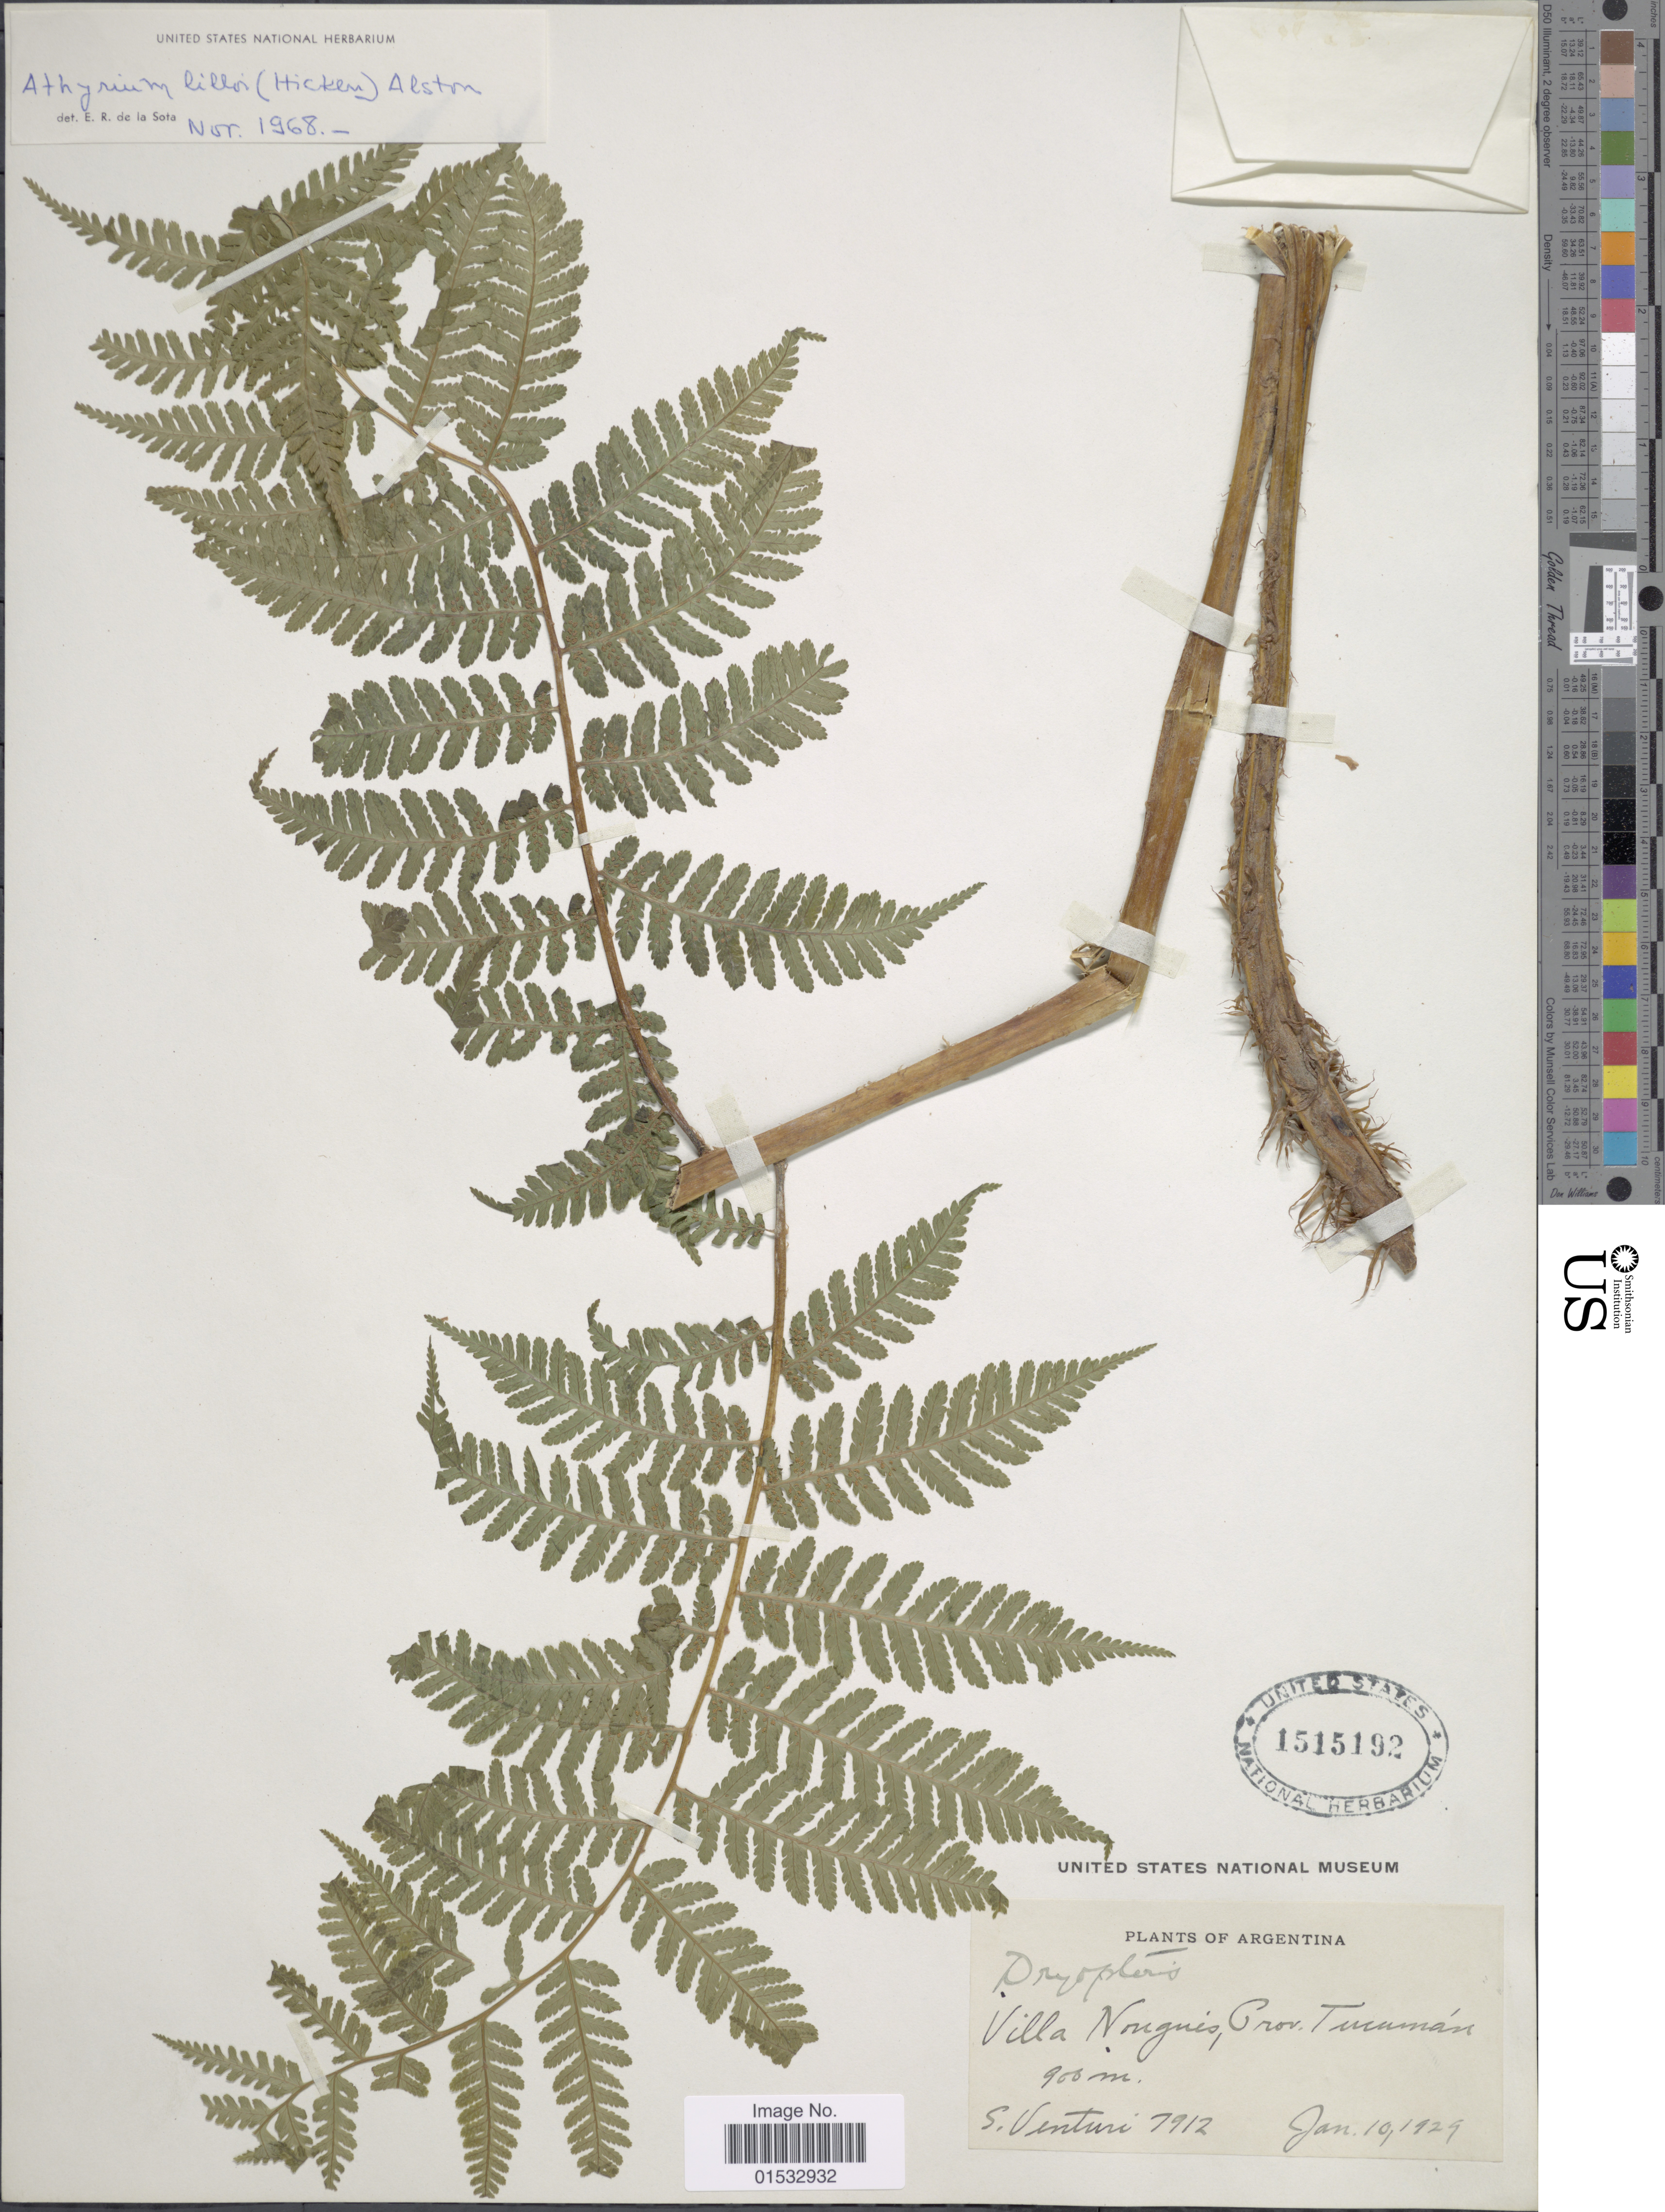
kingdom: Plantae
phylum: Tracheophyta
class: Polypodiopsida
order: Polypodiales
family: Athyriaceae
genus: Diplazium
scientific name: Diplazium lilloi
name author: (Hicken) R.M. Tryon & A.F. Tryon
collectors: S. Venturi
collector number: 7912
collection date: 1929-01-10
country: Argentina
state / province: Tucuman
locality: Argentina, Villa Nougués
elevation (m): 900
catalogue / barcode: US 1515192